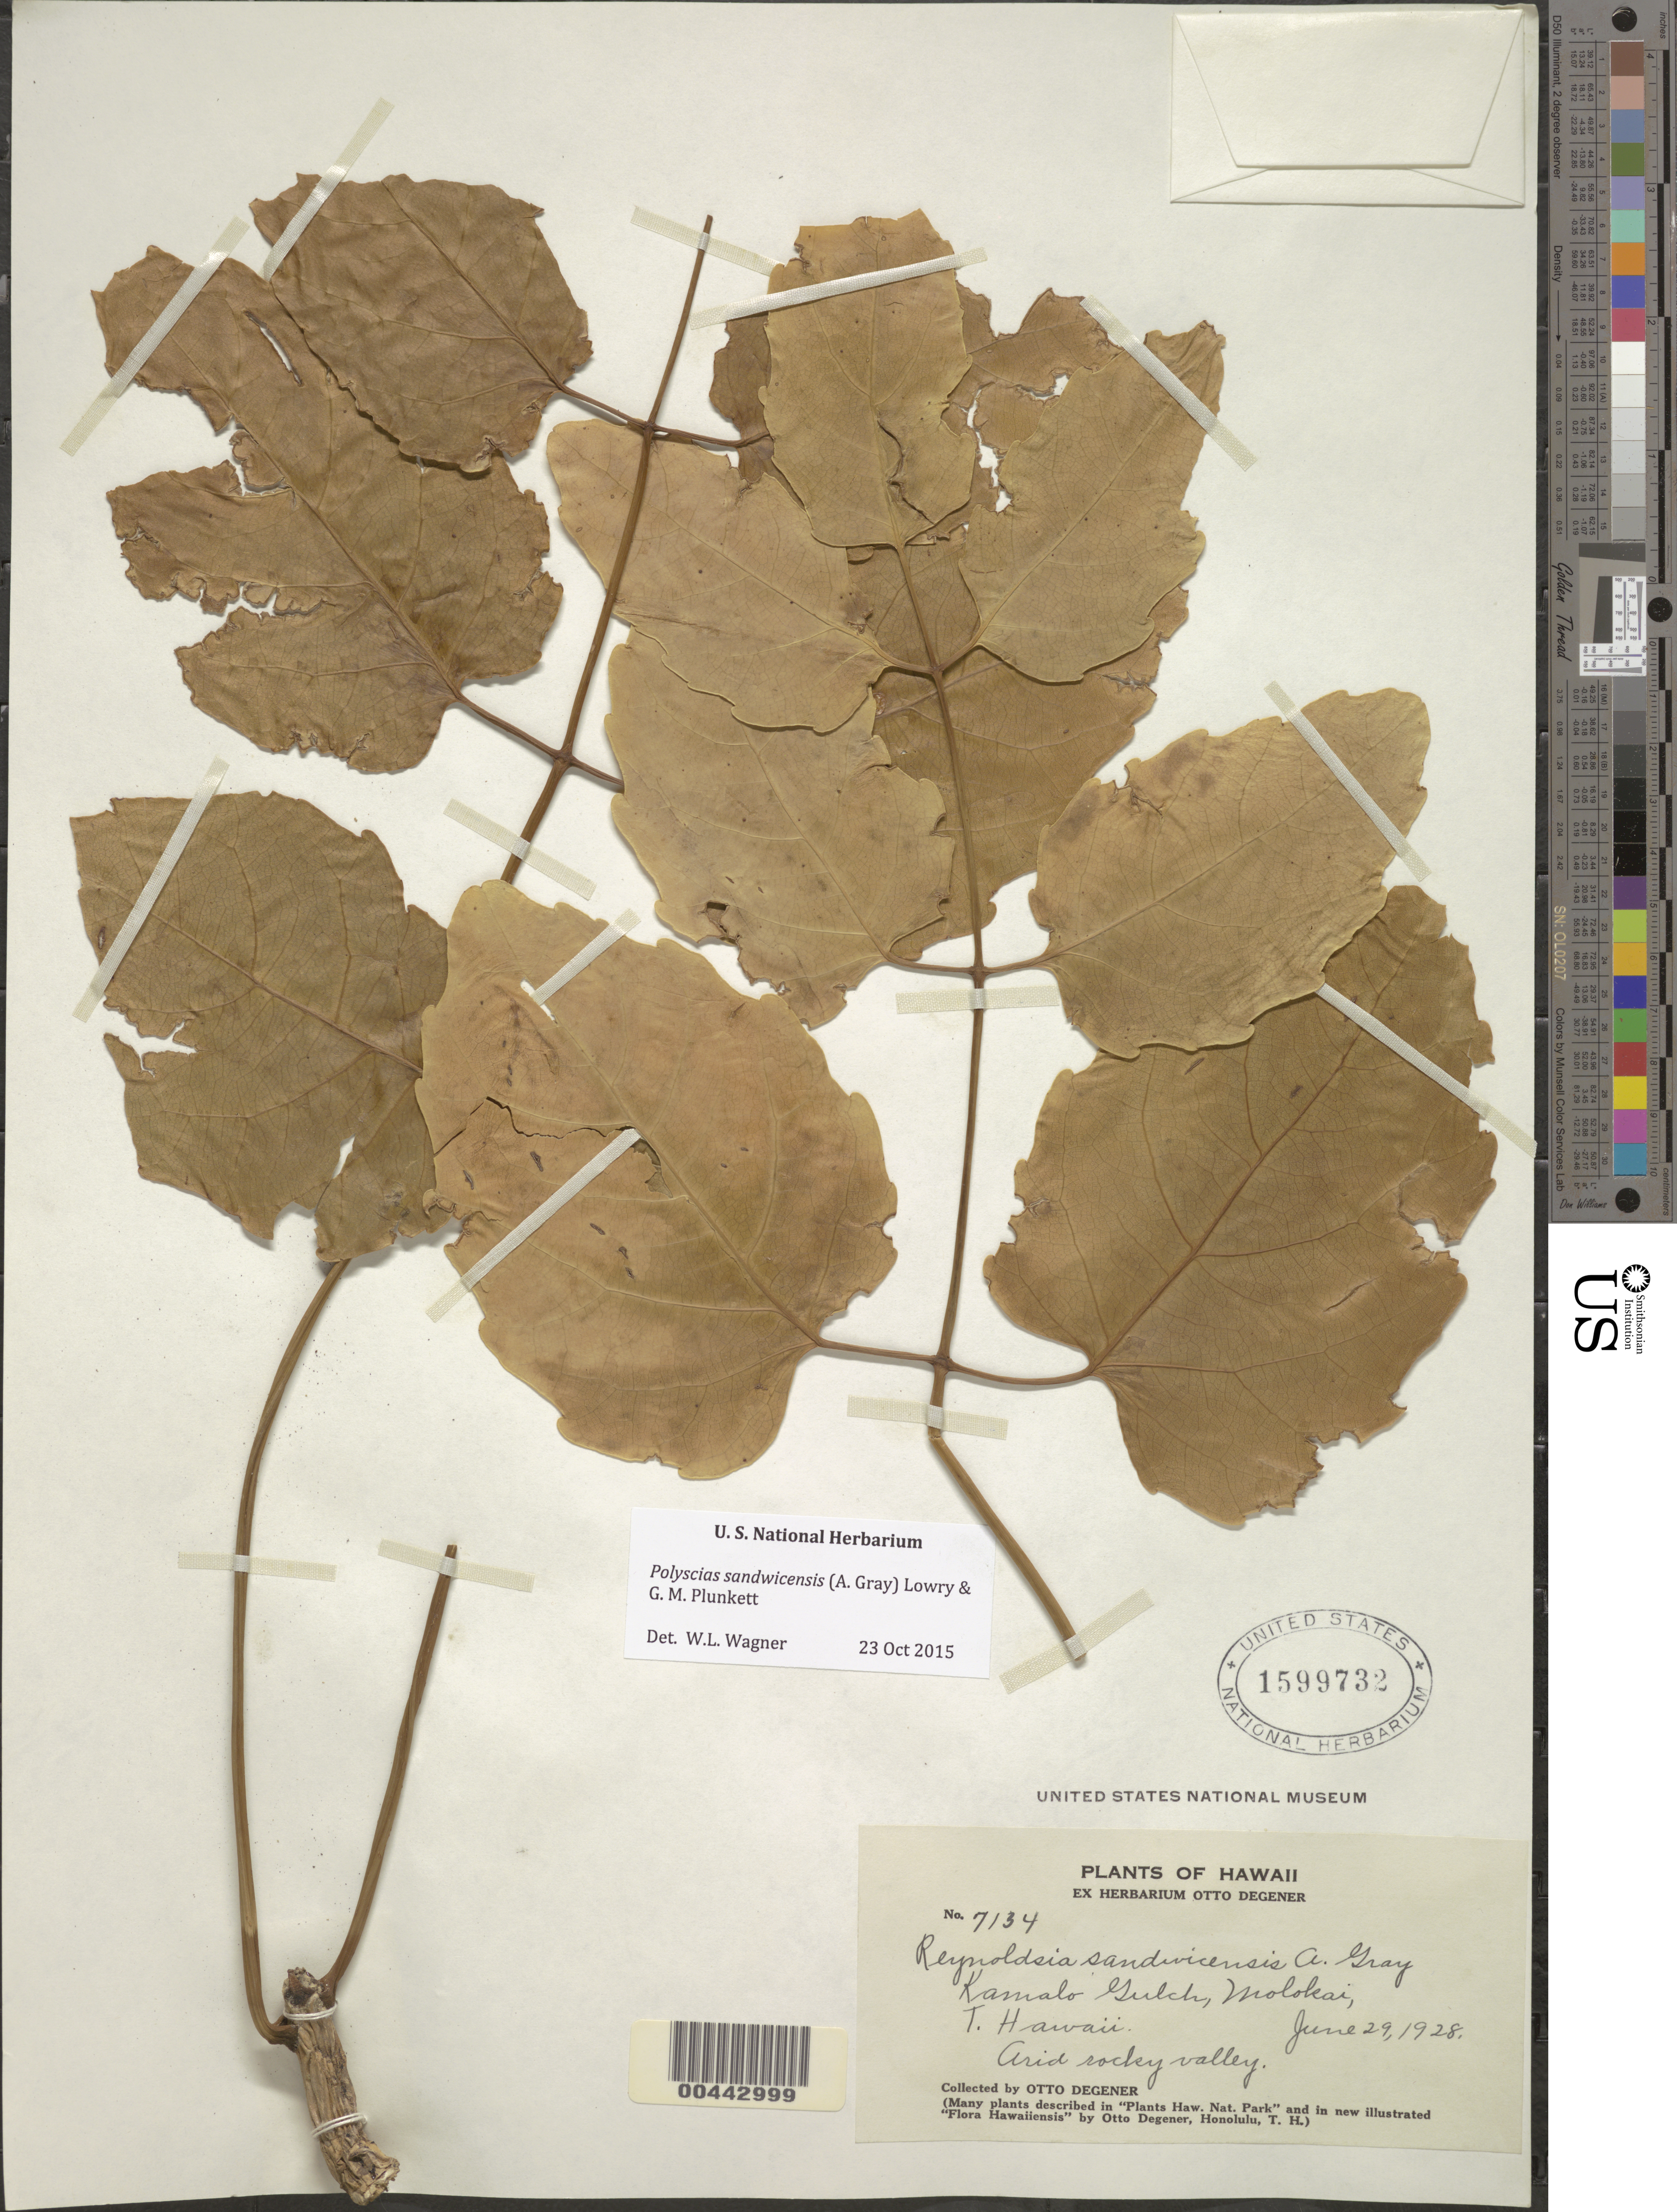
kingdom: Plantae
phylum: Tracheophyta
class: Magnoliopsida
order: Apiales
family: Araliaceae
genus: Polyscias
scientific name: Polyscias sandwicensis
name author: (A. Gray) Lowry & G. M. Plunkett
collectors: O. Degener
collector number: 7134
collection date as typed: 29 Jun 1928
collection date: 1928-06-29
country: United States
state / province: Hawaii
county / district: Maui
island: Moloka'i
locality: Kamalo Gulch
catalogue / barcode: US 1599732